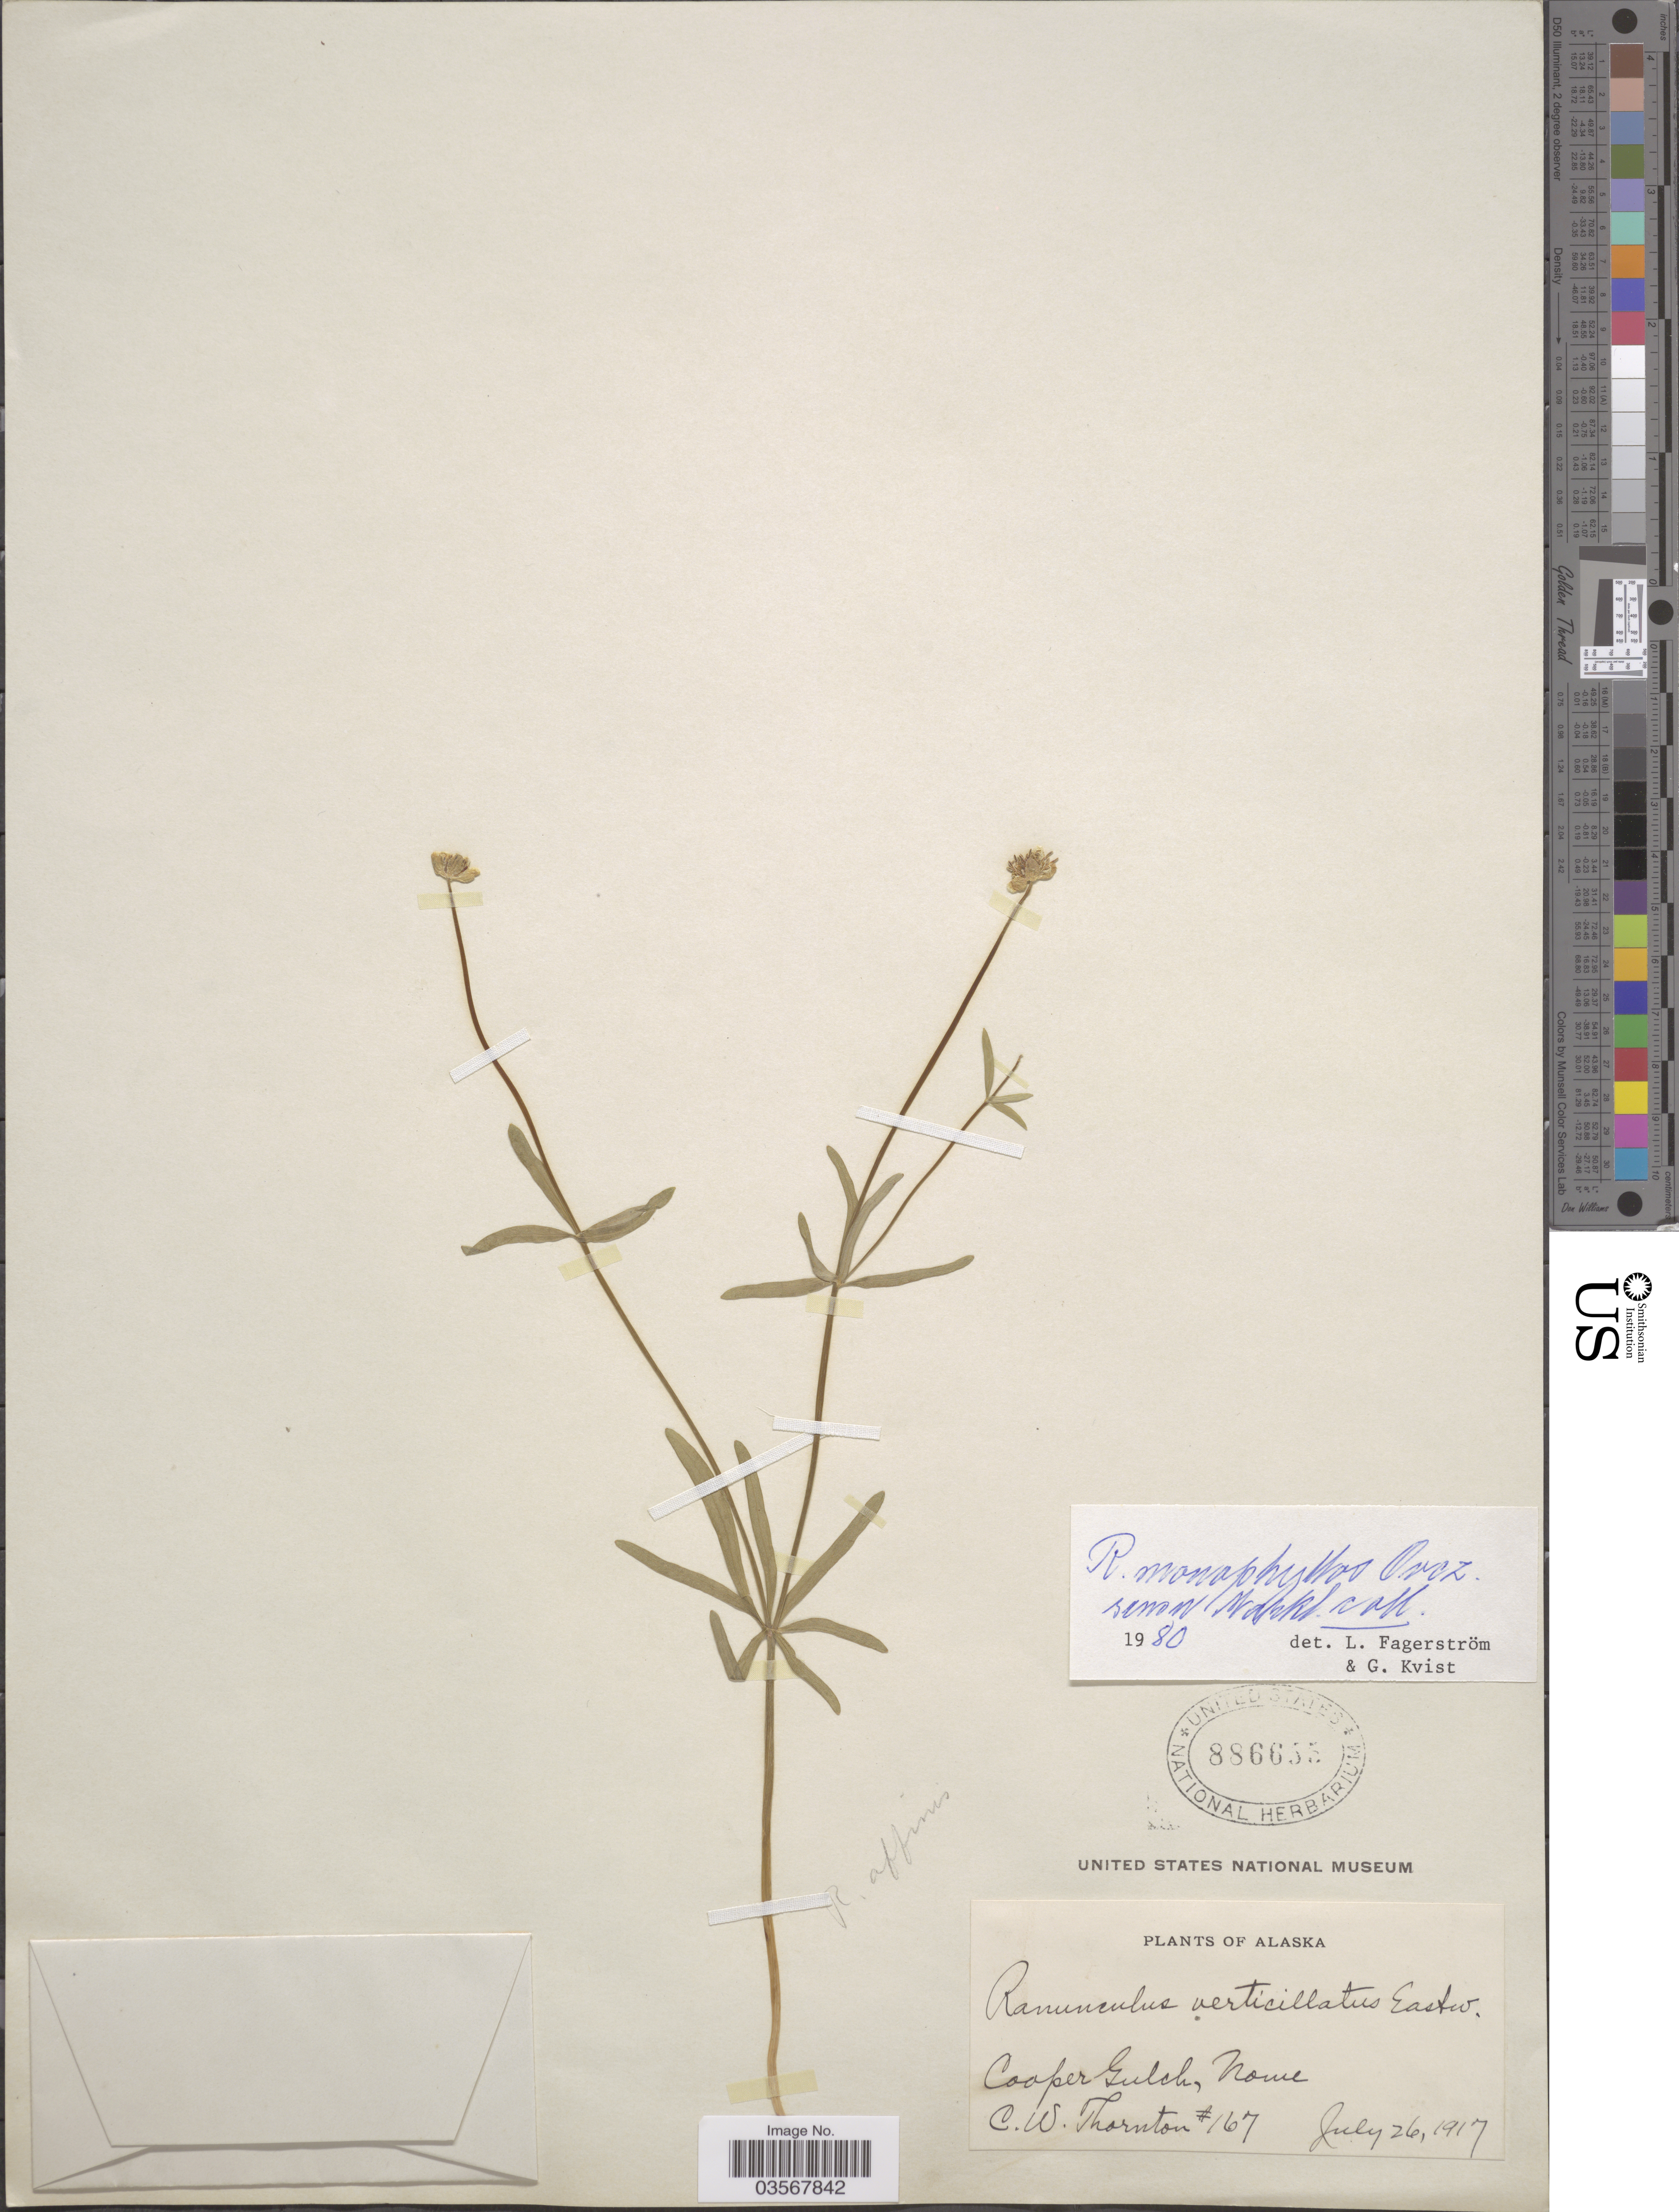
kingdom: Plantae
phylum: Tracheophyta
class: Magnoliopsida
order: Ranunculales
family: Ranunculaceae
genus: Ranunculus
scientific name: Ranunculus monophyllus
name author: Ovcz.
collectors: C. Thornton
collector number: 167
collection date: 1917-07-26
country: United States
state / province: Alaska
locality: Cooper Gulch, Nome.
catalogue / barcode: US 886655